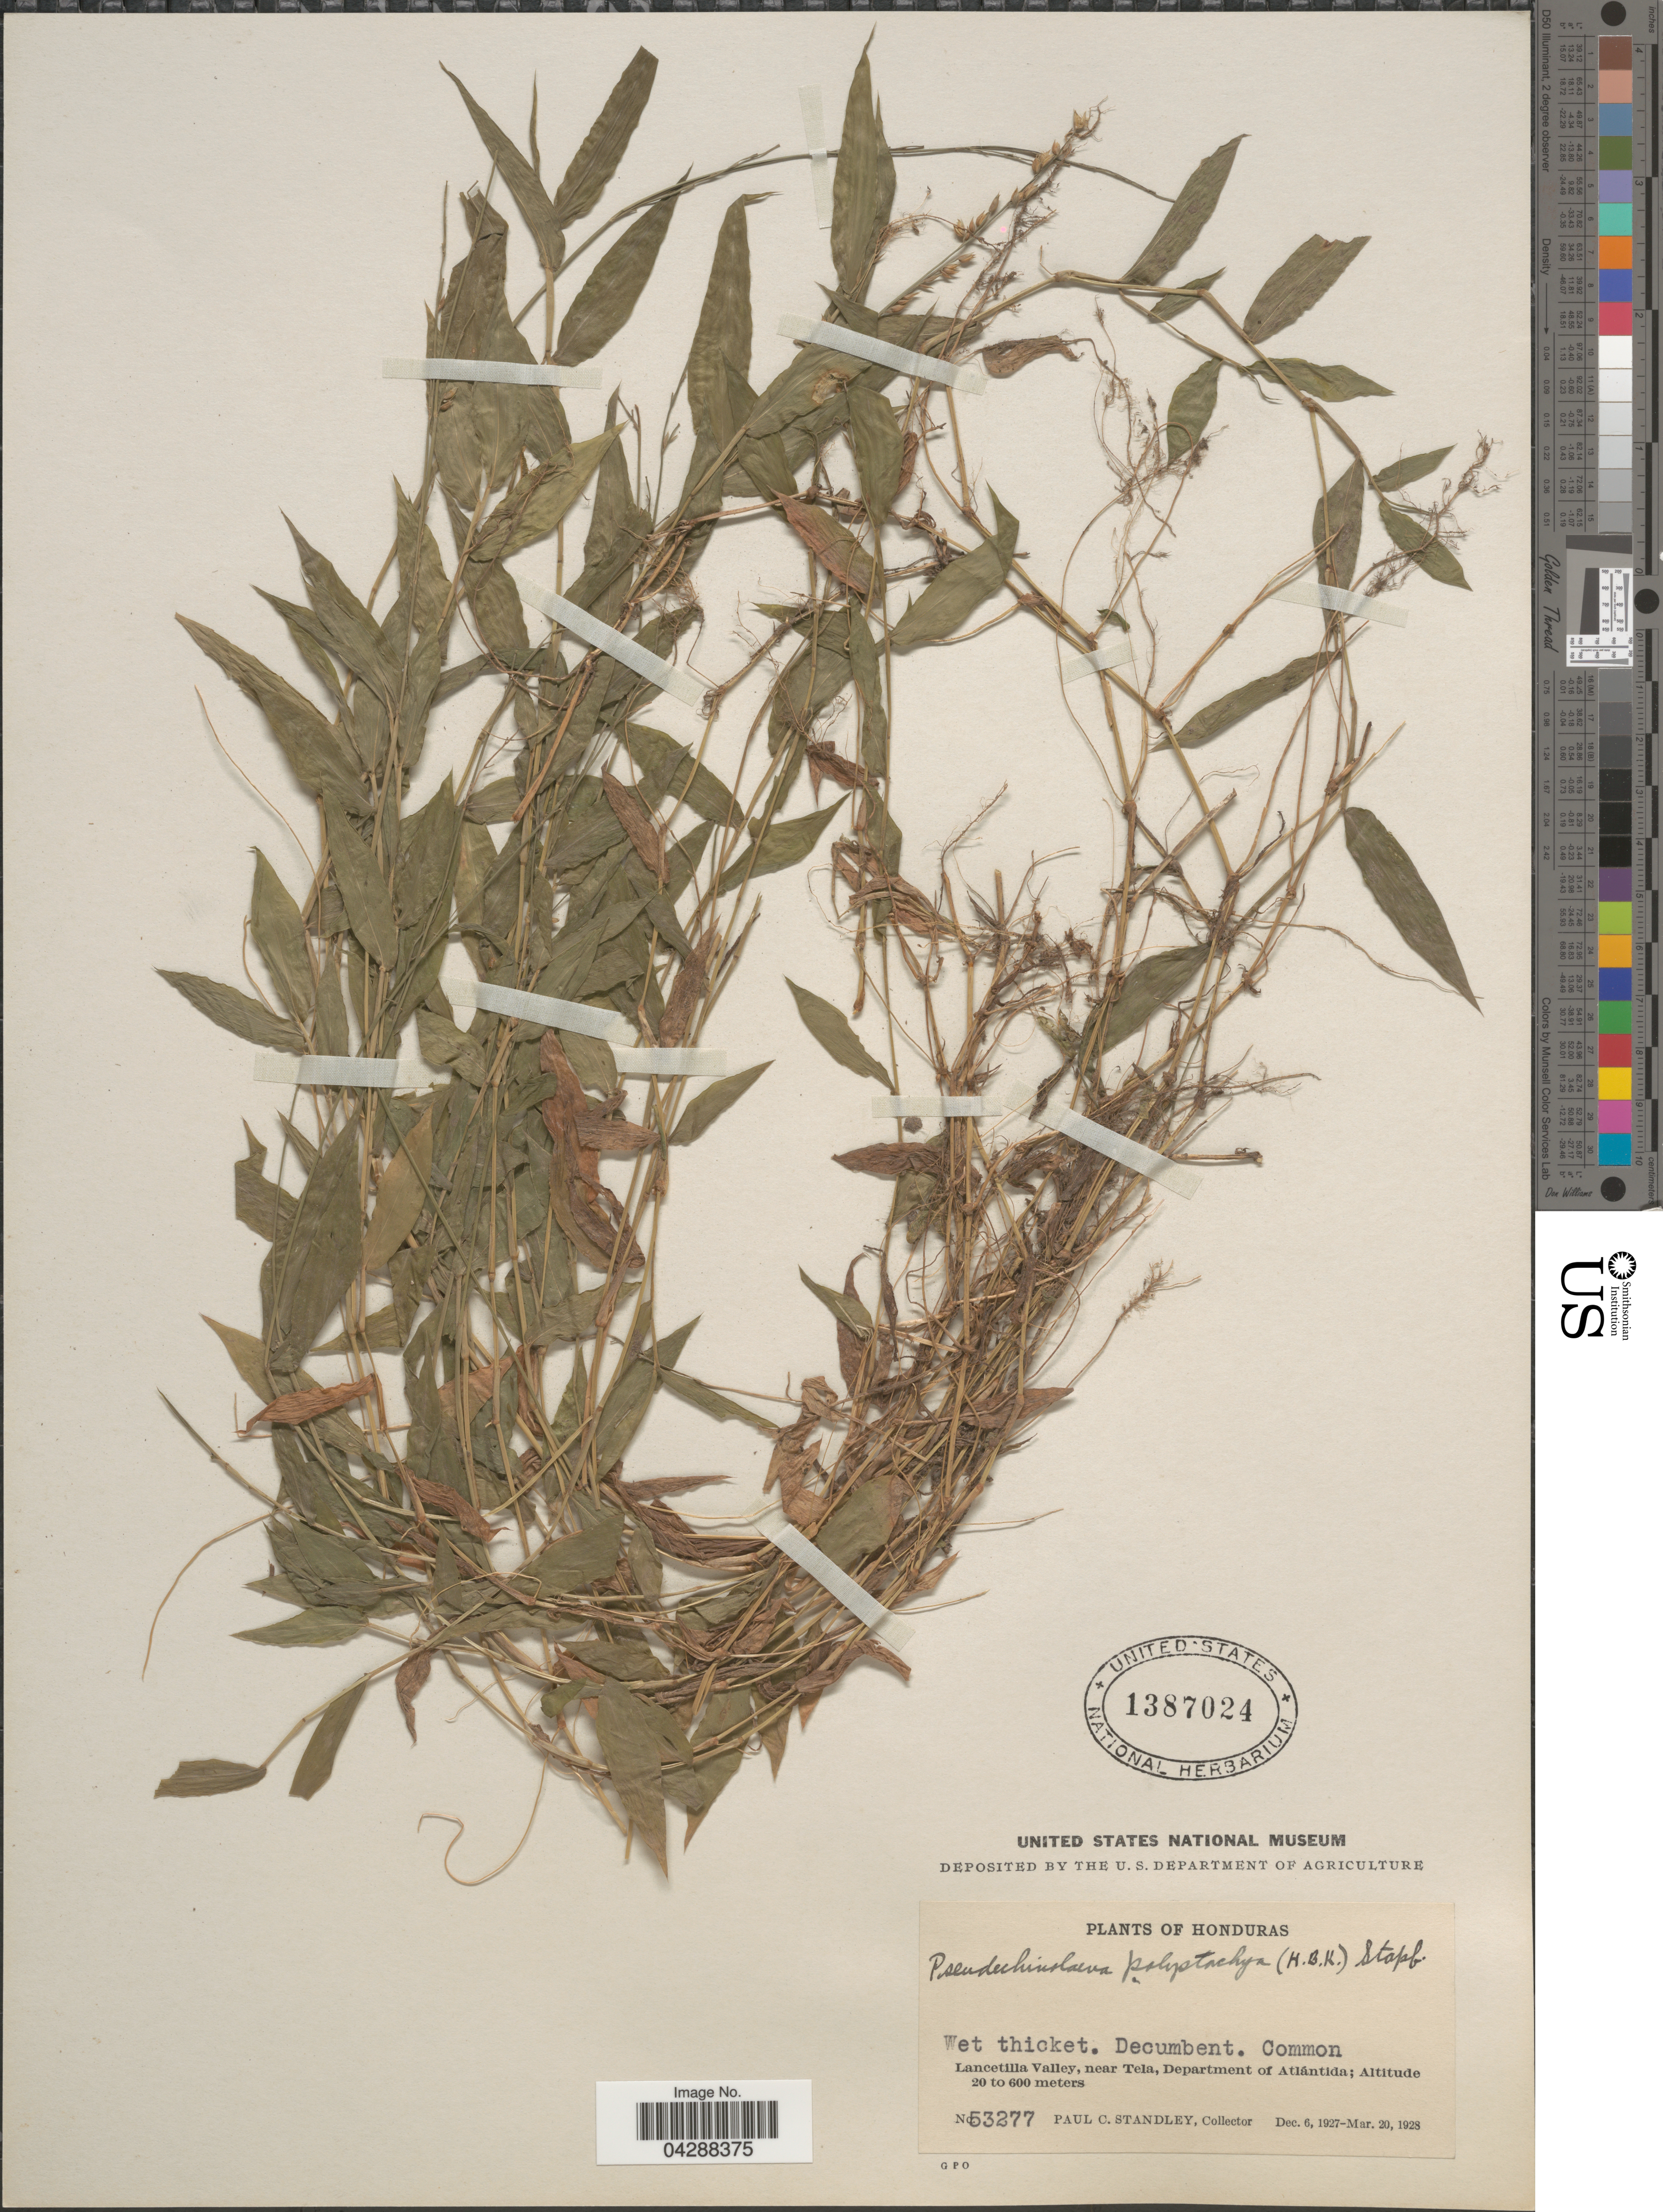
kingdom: Plantae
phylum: Tracheophyta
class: Liliopsida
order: Poales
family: Poaceae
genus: Pseudechinolaena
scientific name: Pseudechinolaena polystachya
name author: (Kunth) Stapf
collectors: P. C. Standley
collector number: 53277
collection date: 1927-12-06/1928-03-20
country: Honduras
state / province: Atlantida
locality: Lancetilla Valley, near Tela, Department of Atlántida.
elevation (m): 20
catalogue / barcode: US 1387024